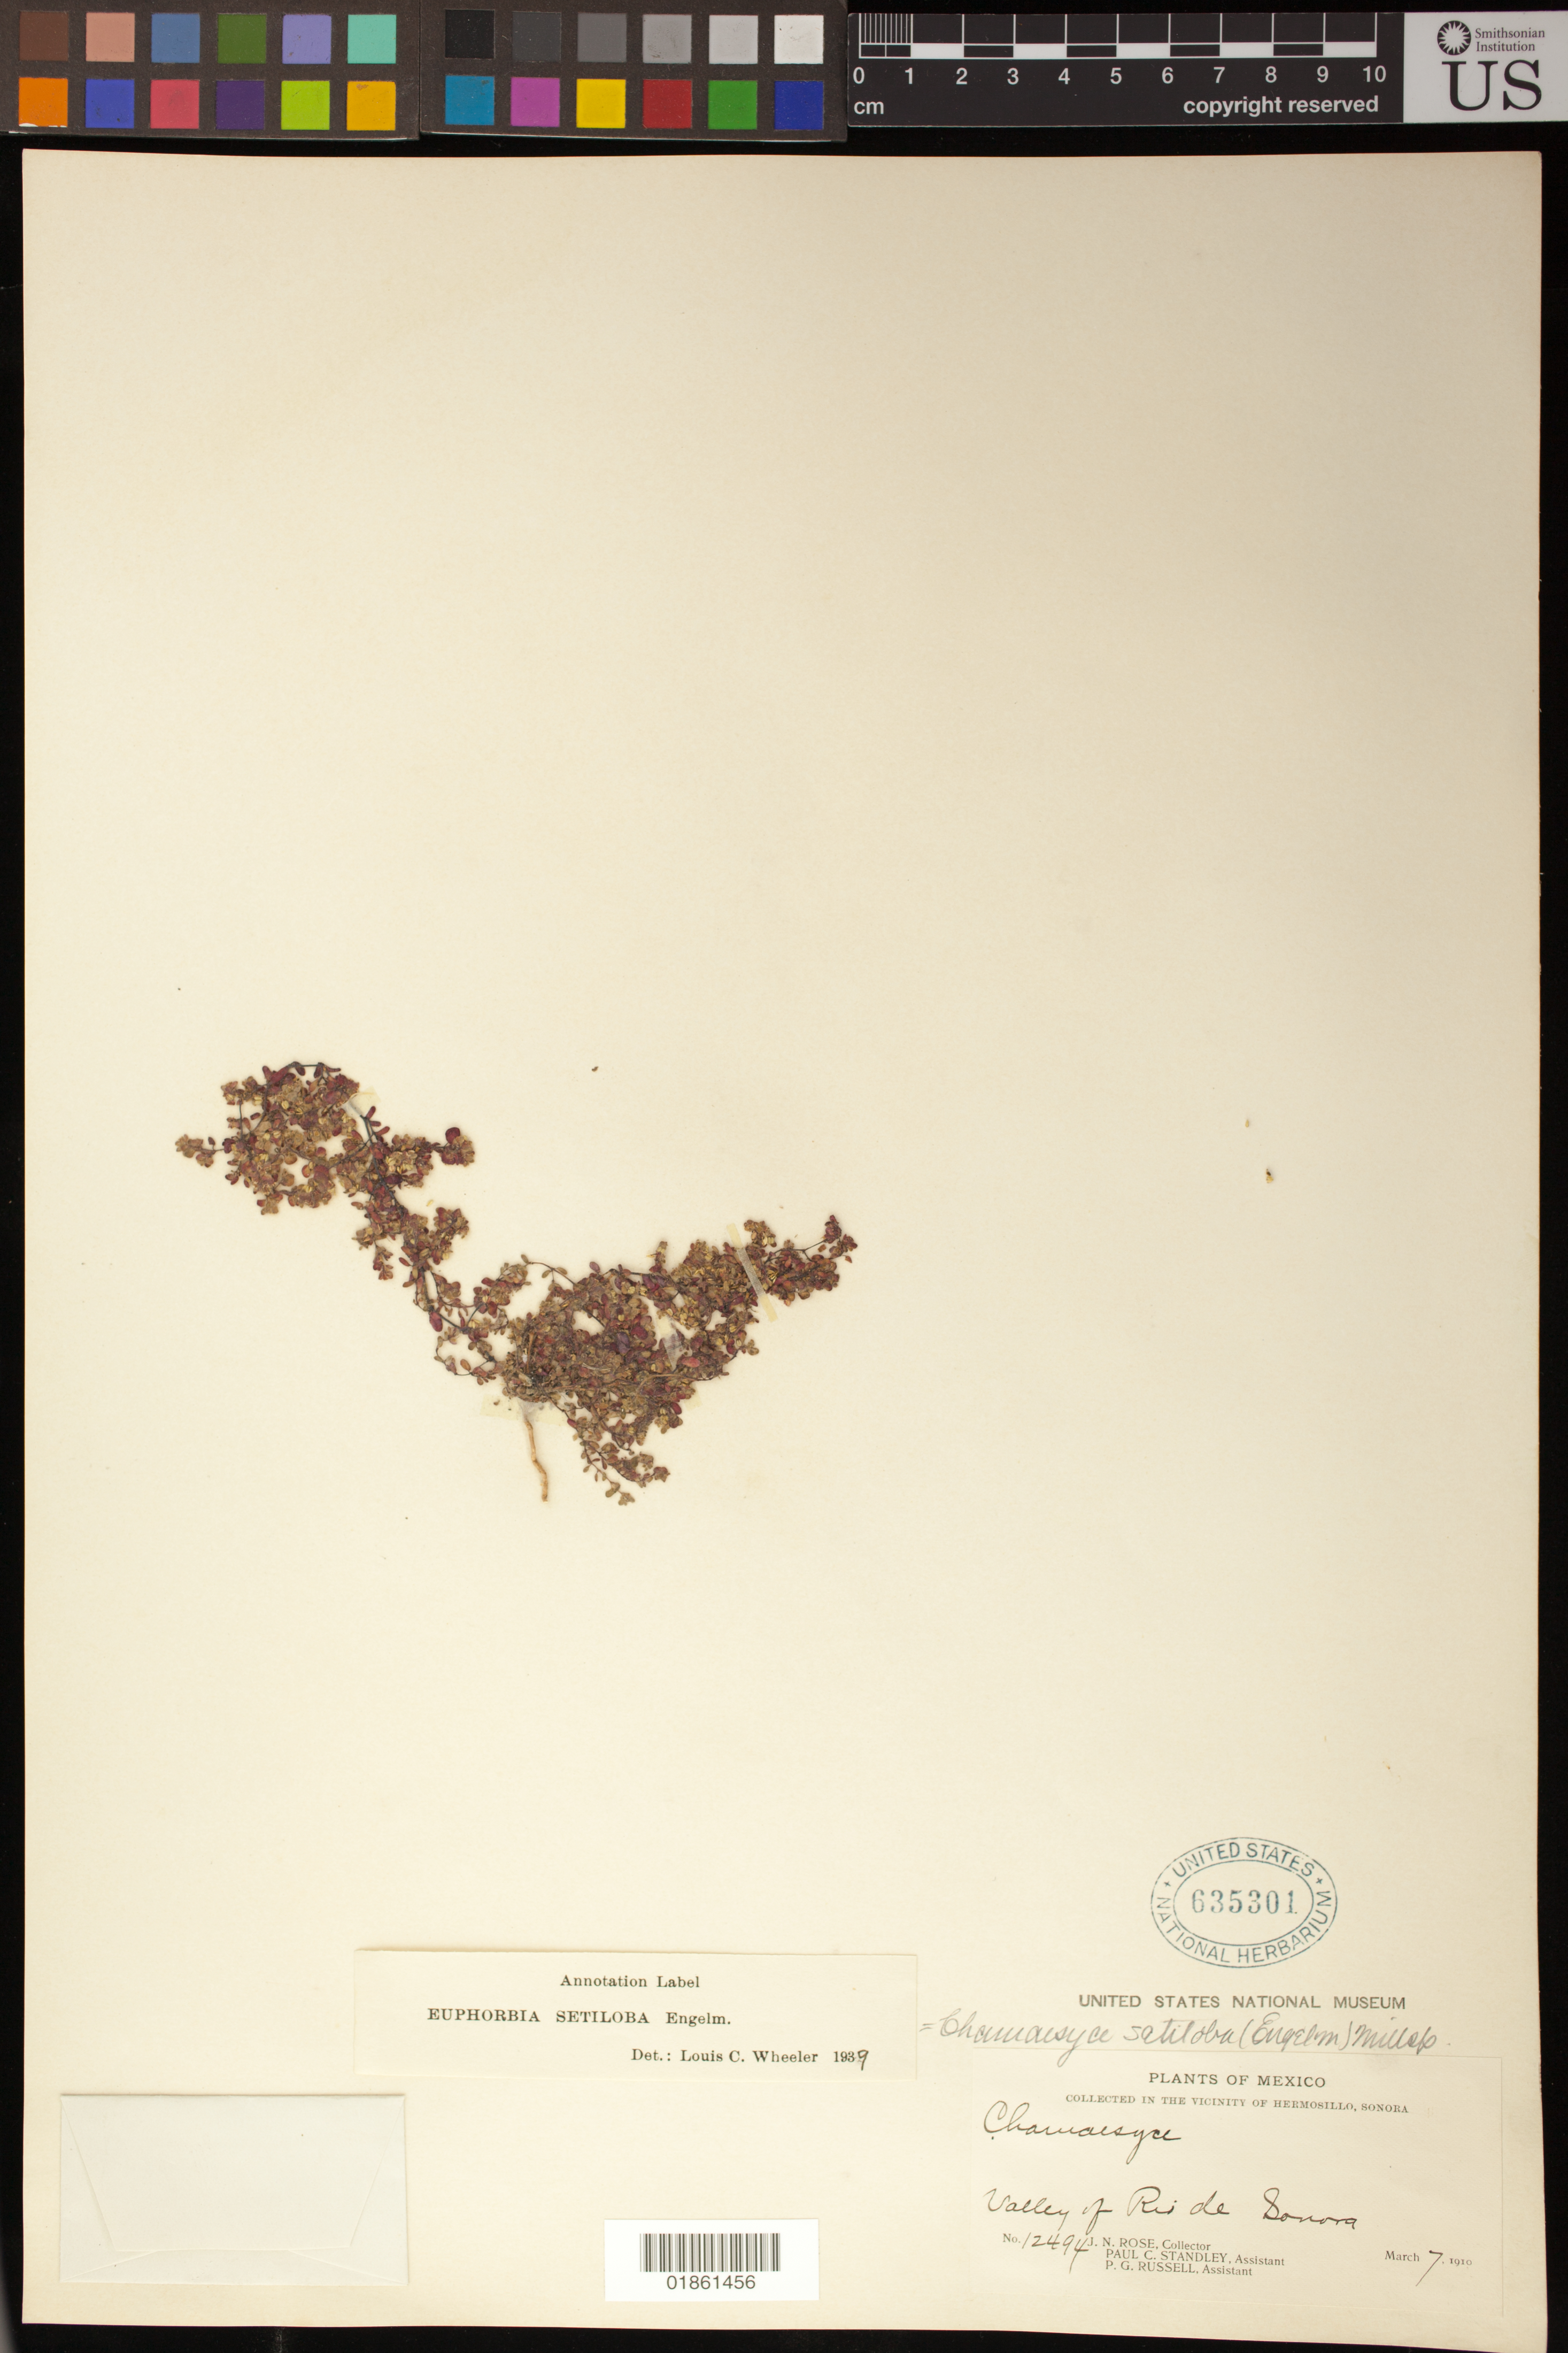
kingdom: Plantae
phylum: Tracheophyta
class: Magnoliopsida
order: Malpighiales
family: Euphorbiaceae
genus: Euphorbia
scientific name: Euphorbia setiloba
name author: Engelm.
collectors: J. N. Rose, P. C. Standley & P. G. Russell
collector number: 12494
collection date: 1910-03-07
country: Mexico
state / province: Sonora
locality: In the vicinity of Hermosillo; Valley of Rio de Sonora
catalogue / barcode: US 635301